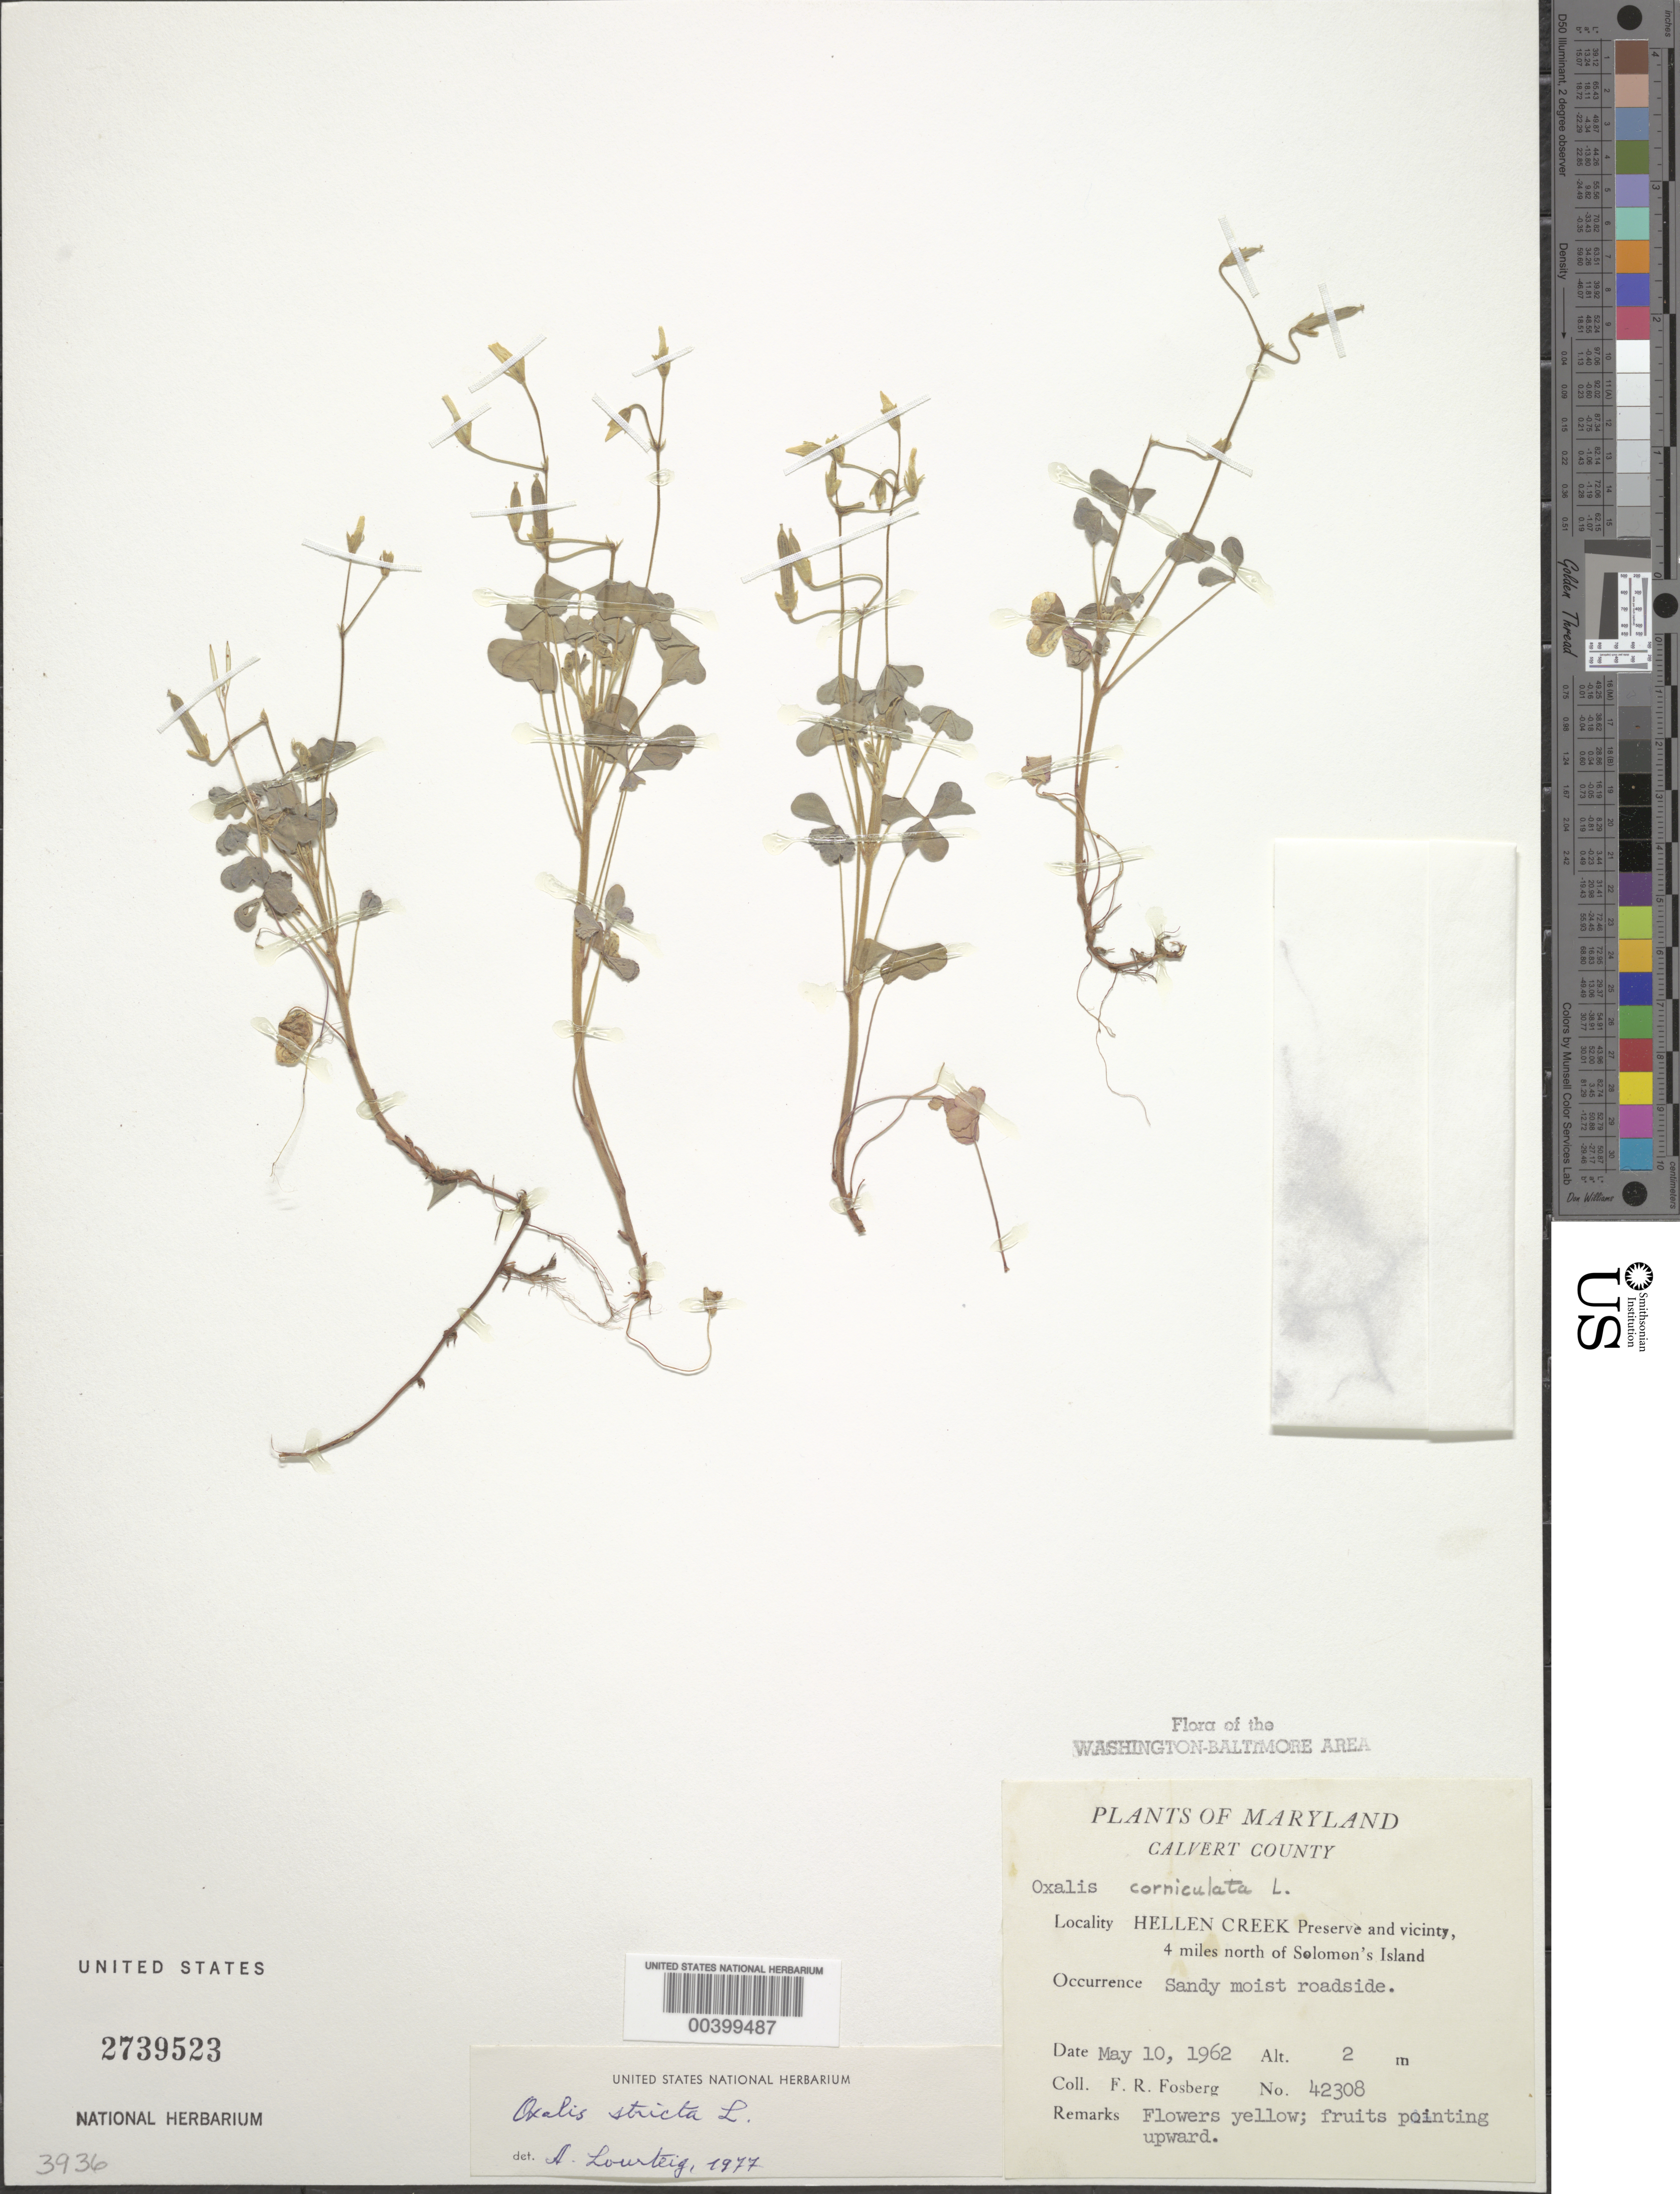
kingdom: Plantae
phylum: Tracheophyta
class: Magnoliopsida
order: Oxalidales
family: Oxalidaceae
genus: Oxalis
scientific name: Oxalis stricta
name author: L.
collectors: F. R. Fosberg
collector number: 42308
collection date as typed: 10 May 1962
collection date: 1962-05-10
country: United States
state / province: Maryland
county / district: Calvert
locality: Hellen Creek Preserve, north of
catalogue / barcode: US 2739523